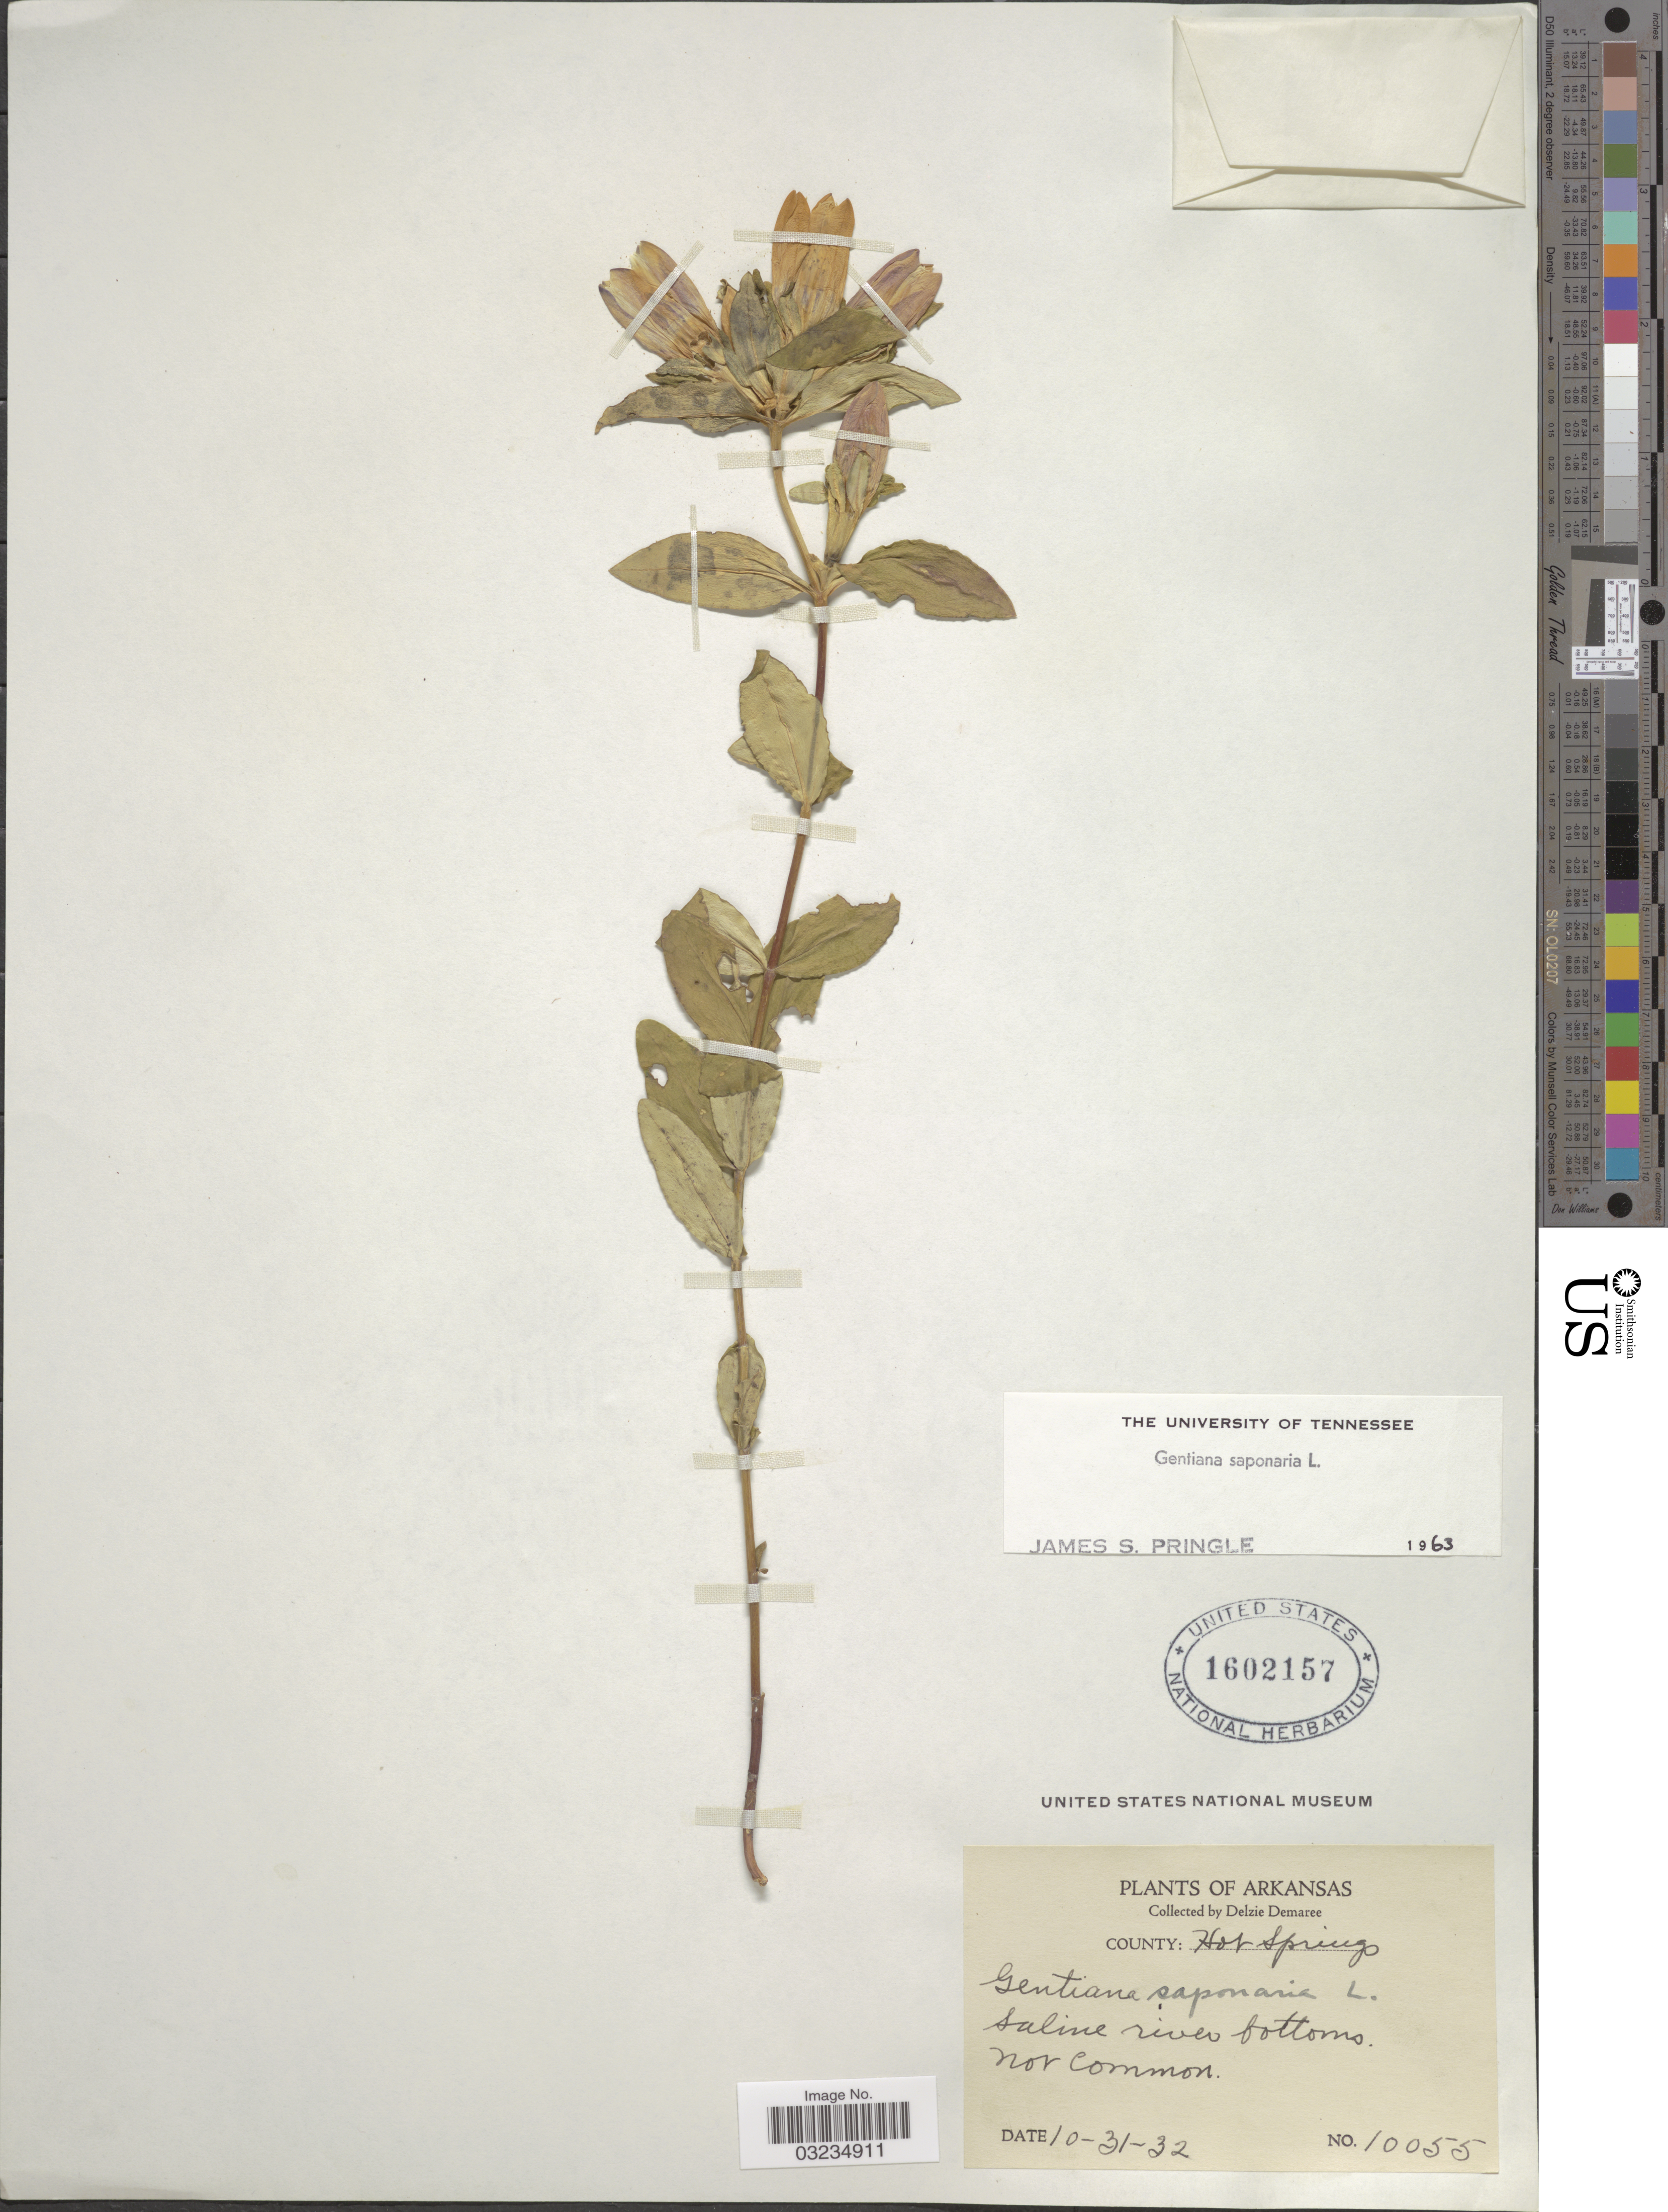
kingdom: Plantae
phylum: Tracheophyta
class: Magnoliopsida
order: Gentianales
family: Gentianaceae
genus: Gentiana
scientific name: Gentiana saponaria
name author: L.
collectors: D. Demaree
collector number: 10055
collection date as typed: Transcribed d/m/y: 31/10/32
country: United States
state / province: Arkansas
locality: County: Hot Springs. Saline river bottoms.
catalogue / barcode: US 1602157